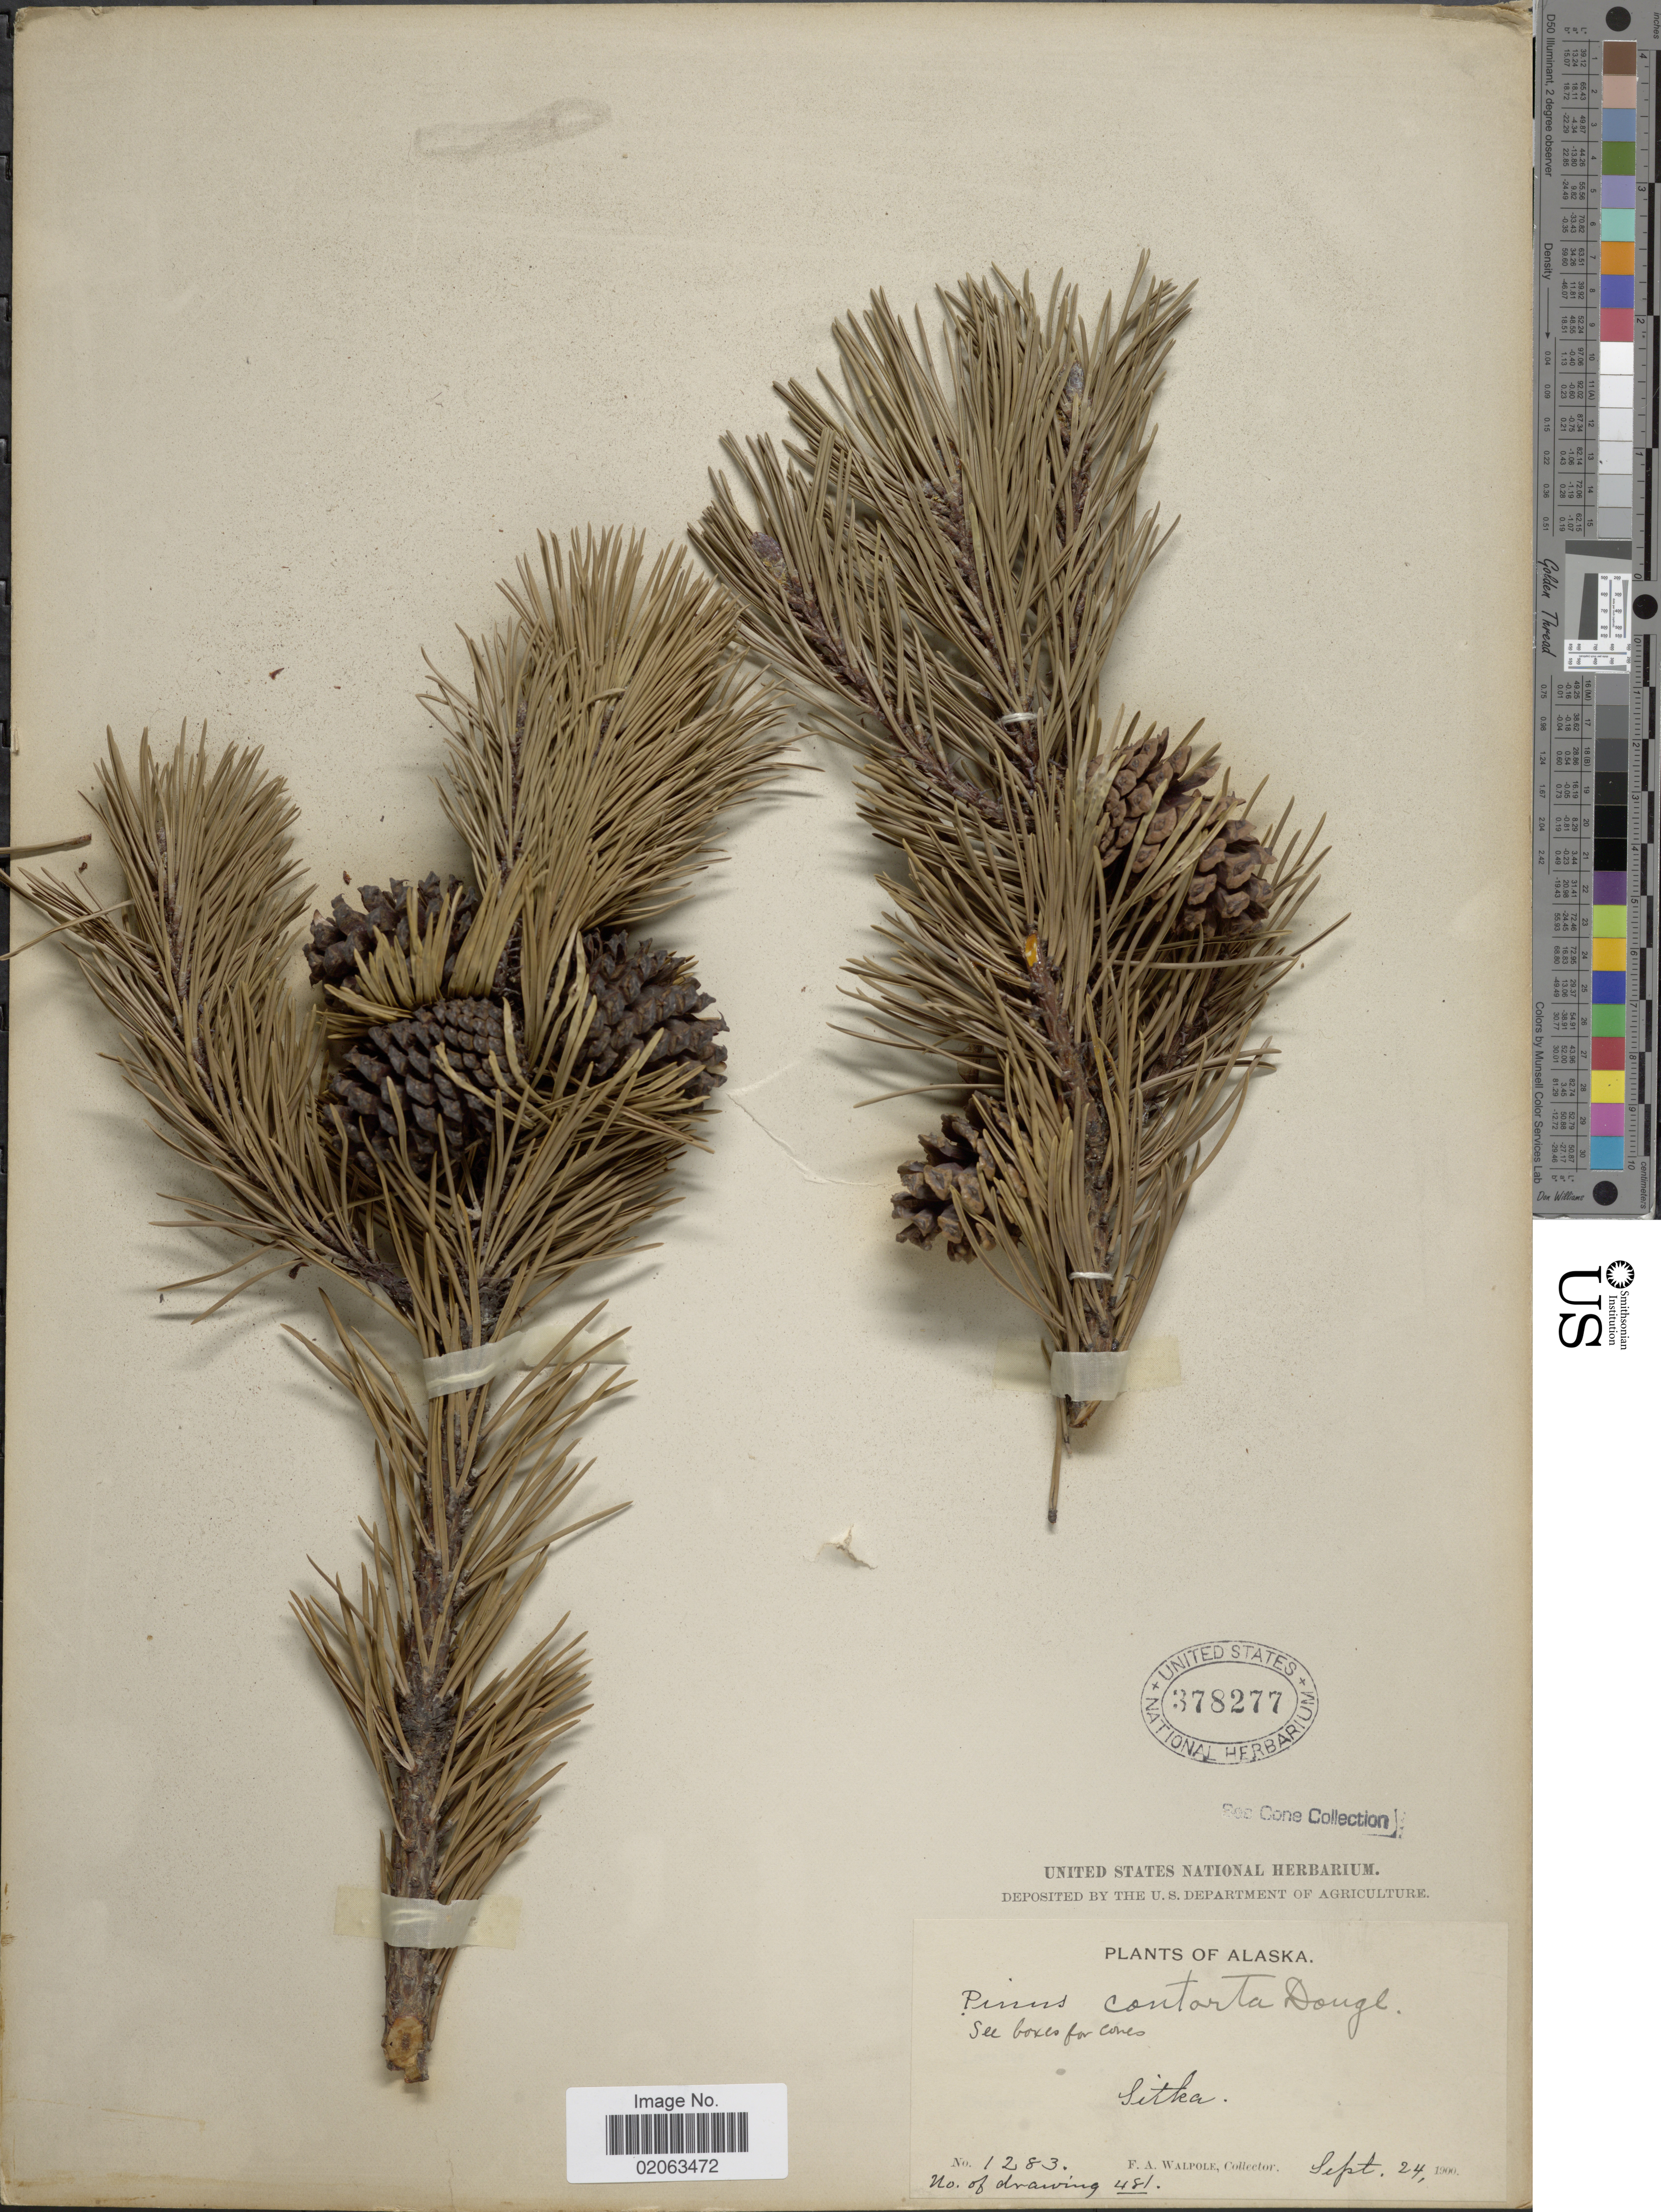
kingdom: Plantae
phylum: Tracheophyta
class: Pinopsida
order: Pinales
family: Pinaceae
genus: Pinus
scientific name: Pinus contorta var. contorta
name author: Douglas ex Loudon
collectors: F. Walpole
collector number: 1283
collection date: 1900-09-24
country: United States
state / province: Alaska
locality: Sitka.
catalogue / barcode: US 378277